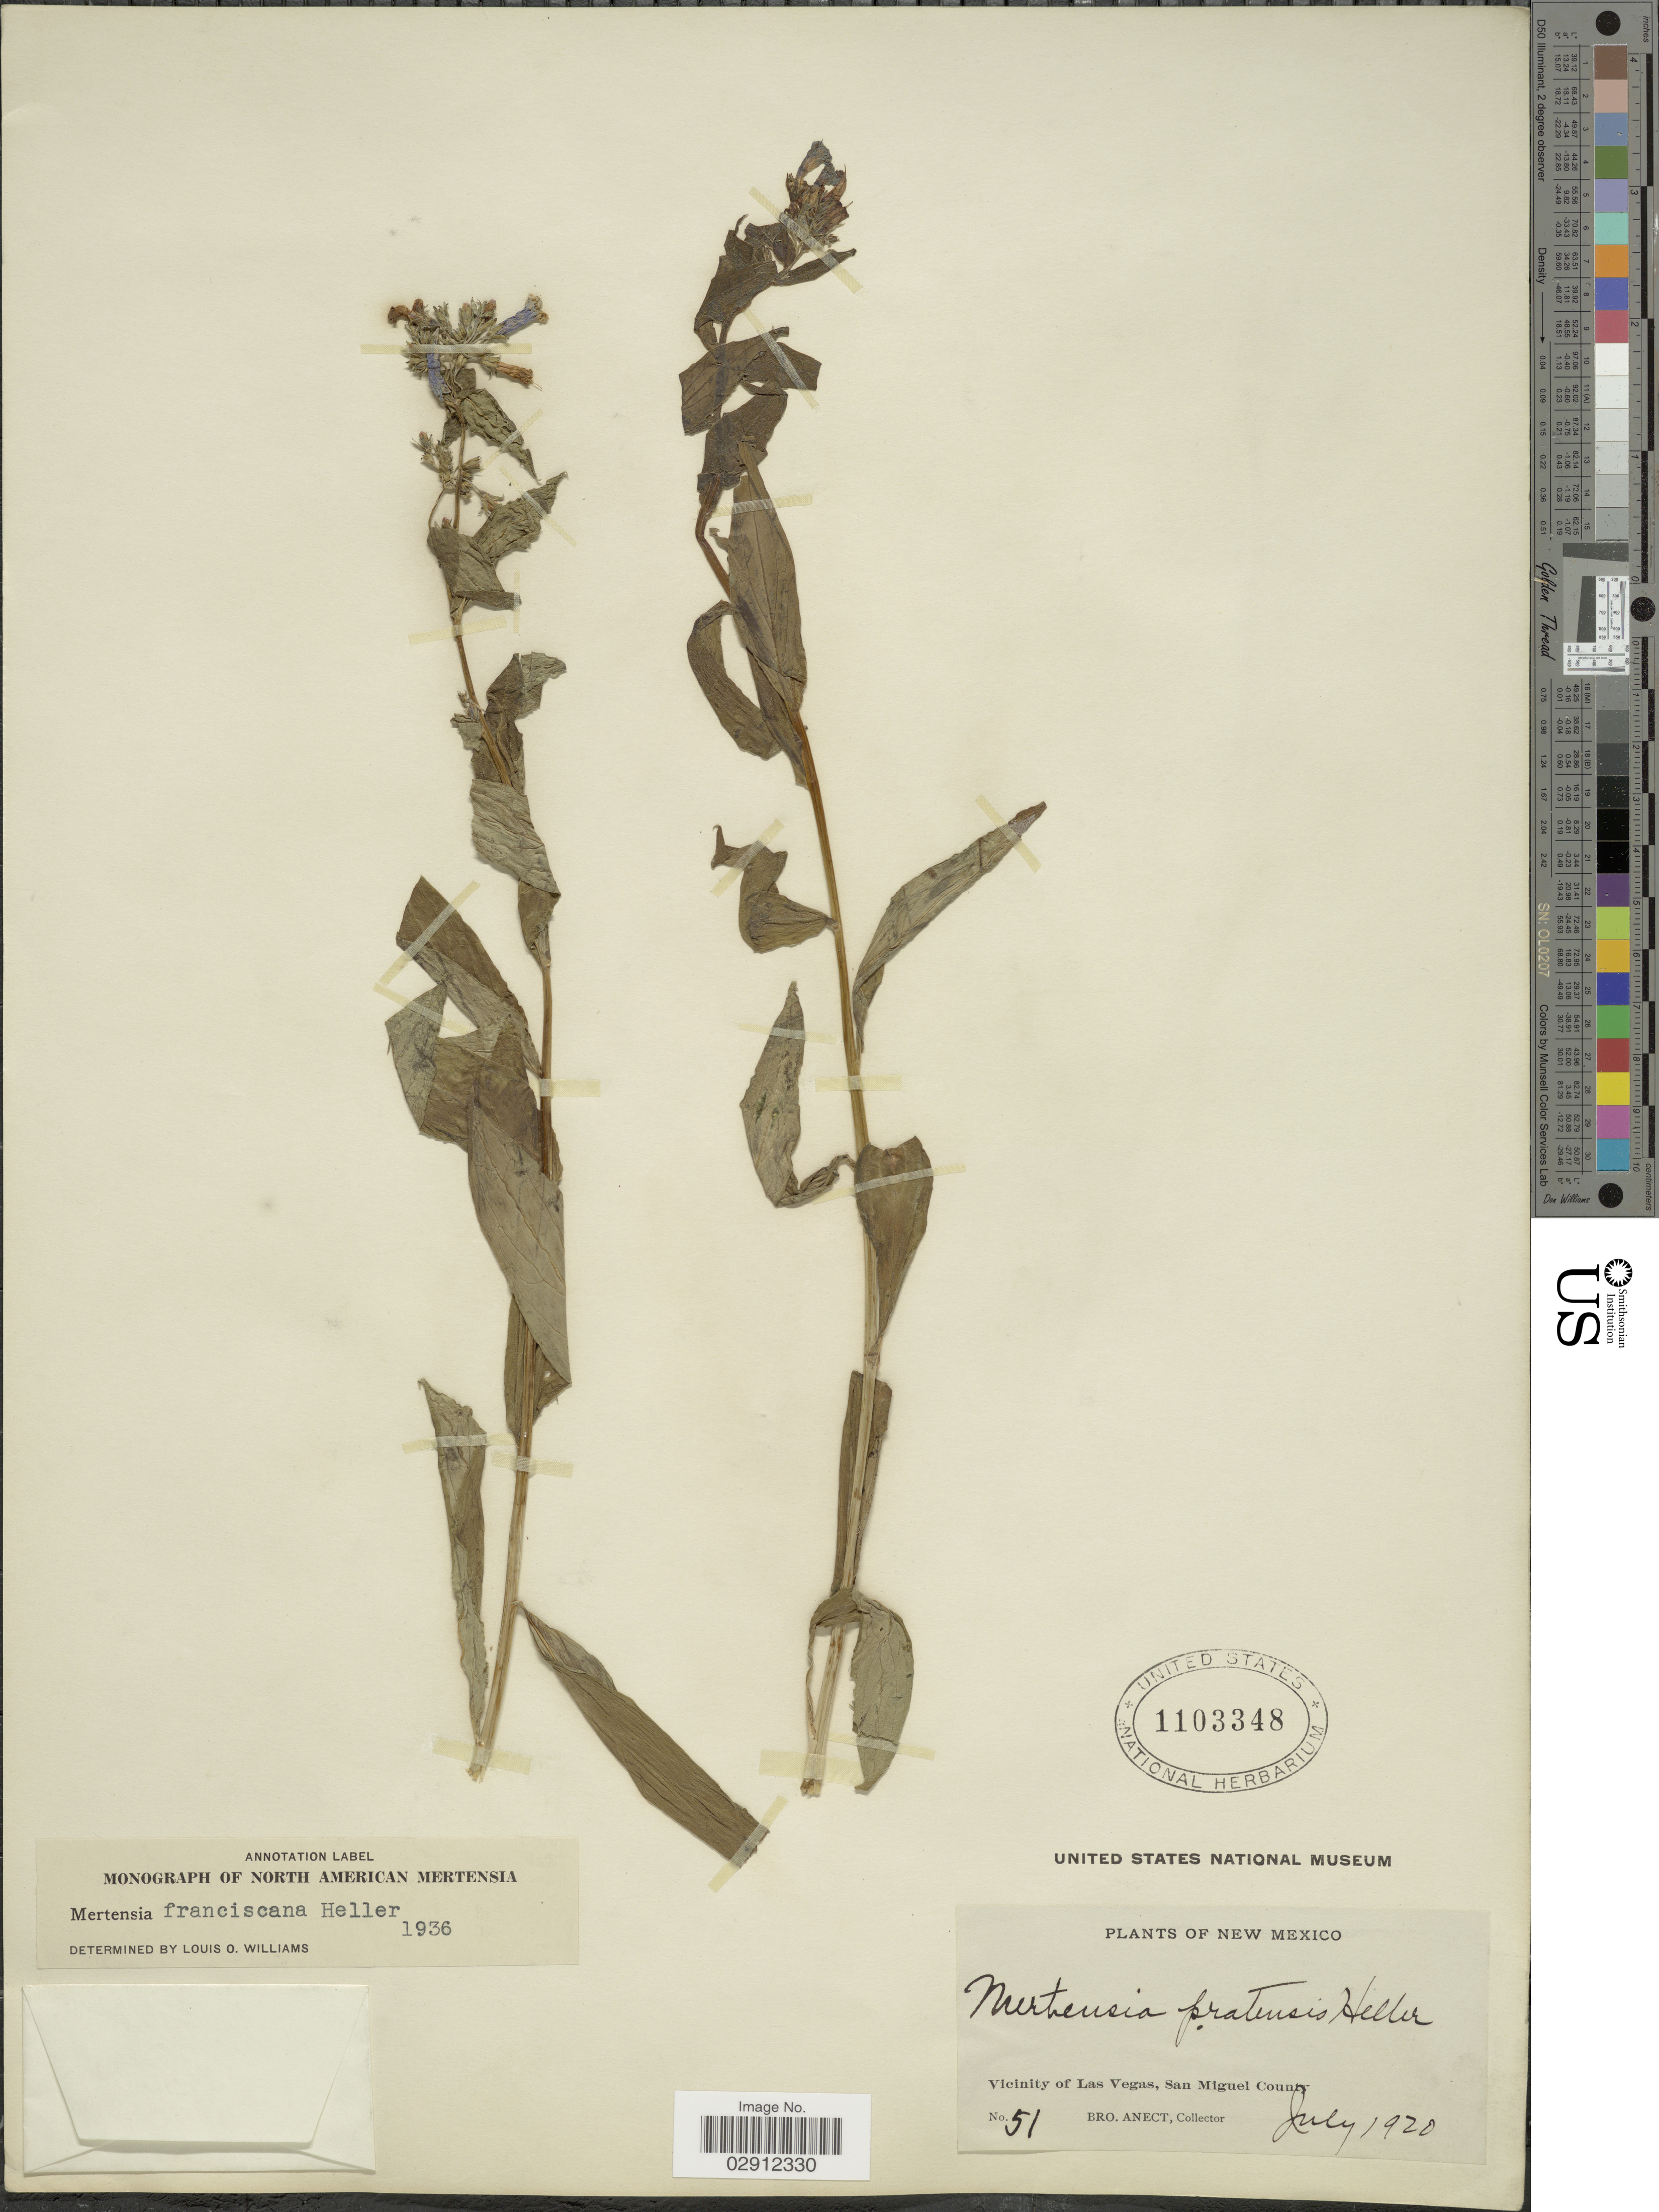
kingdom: Plantae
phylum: Tracheophyta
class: Magnoliopsida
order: Boraginales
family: Boraginaceae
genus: Mertensia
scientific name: Mertensia franciscana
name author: A. Heller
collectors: B. Anect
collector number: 51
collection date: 1920-07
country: United States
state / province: New Mexico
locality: Vicinity of Las Vegas, San Miguel County.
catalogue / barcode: US 1103348